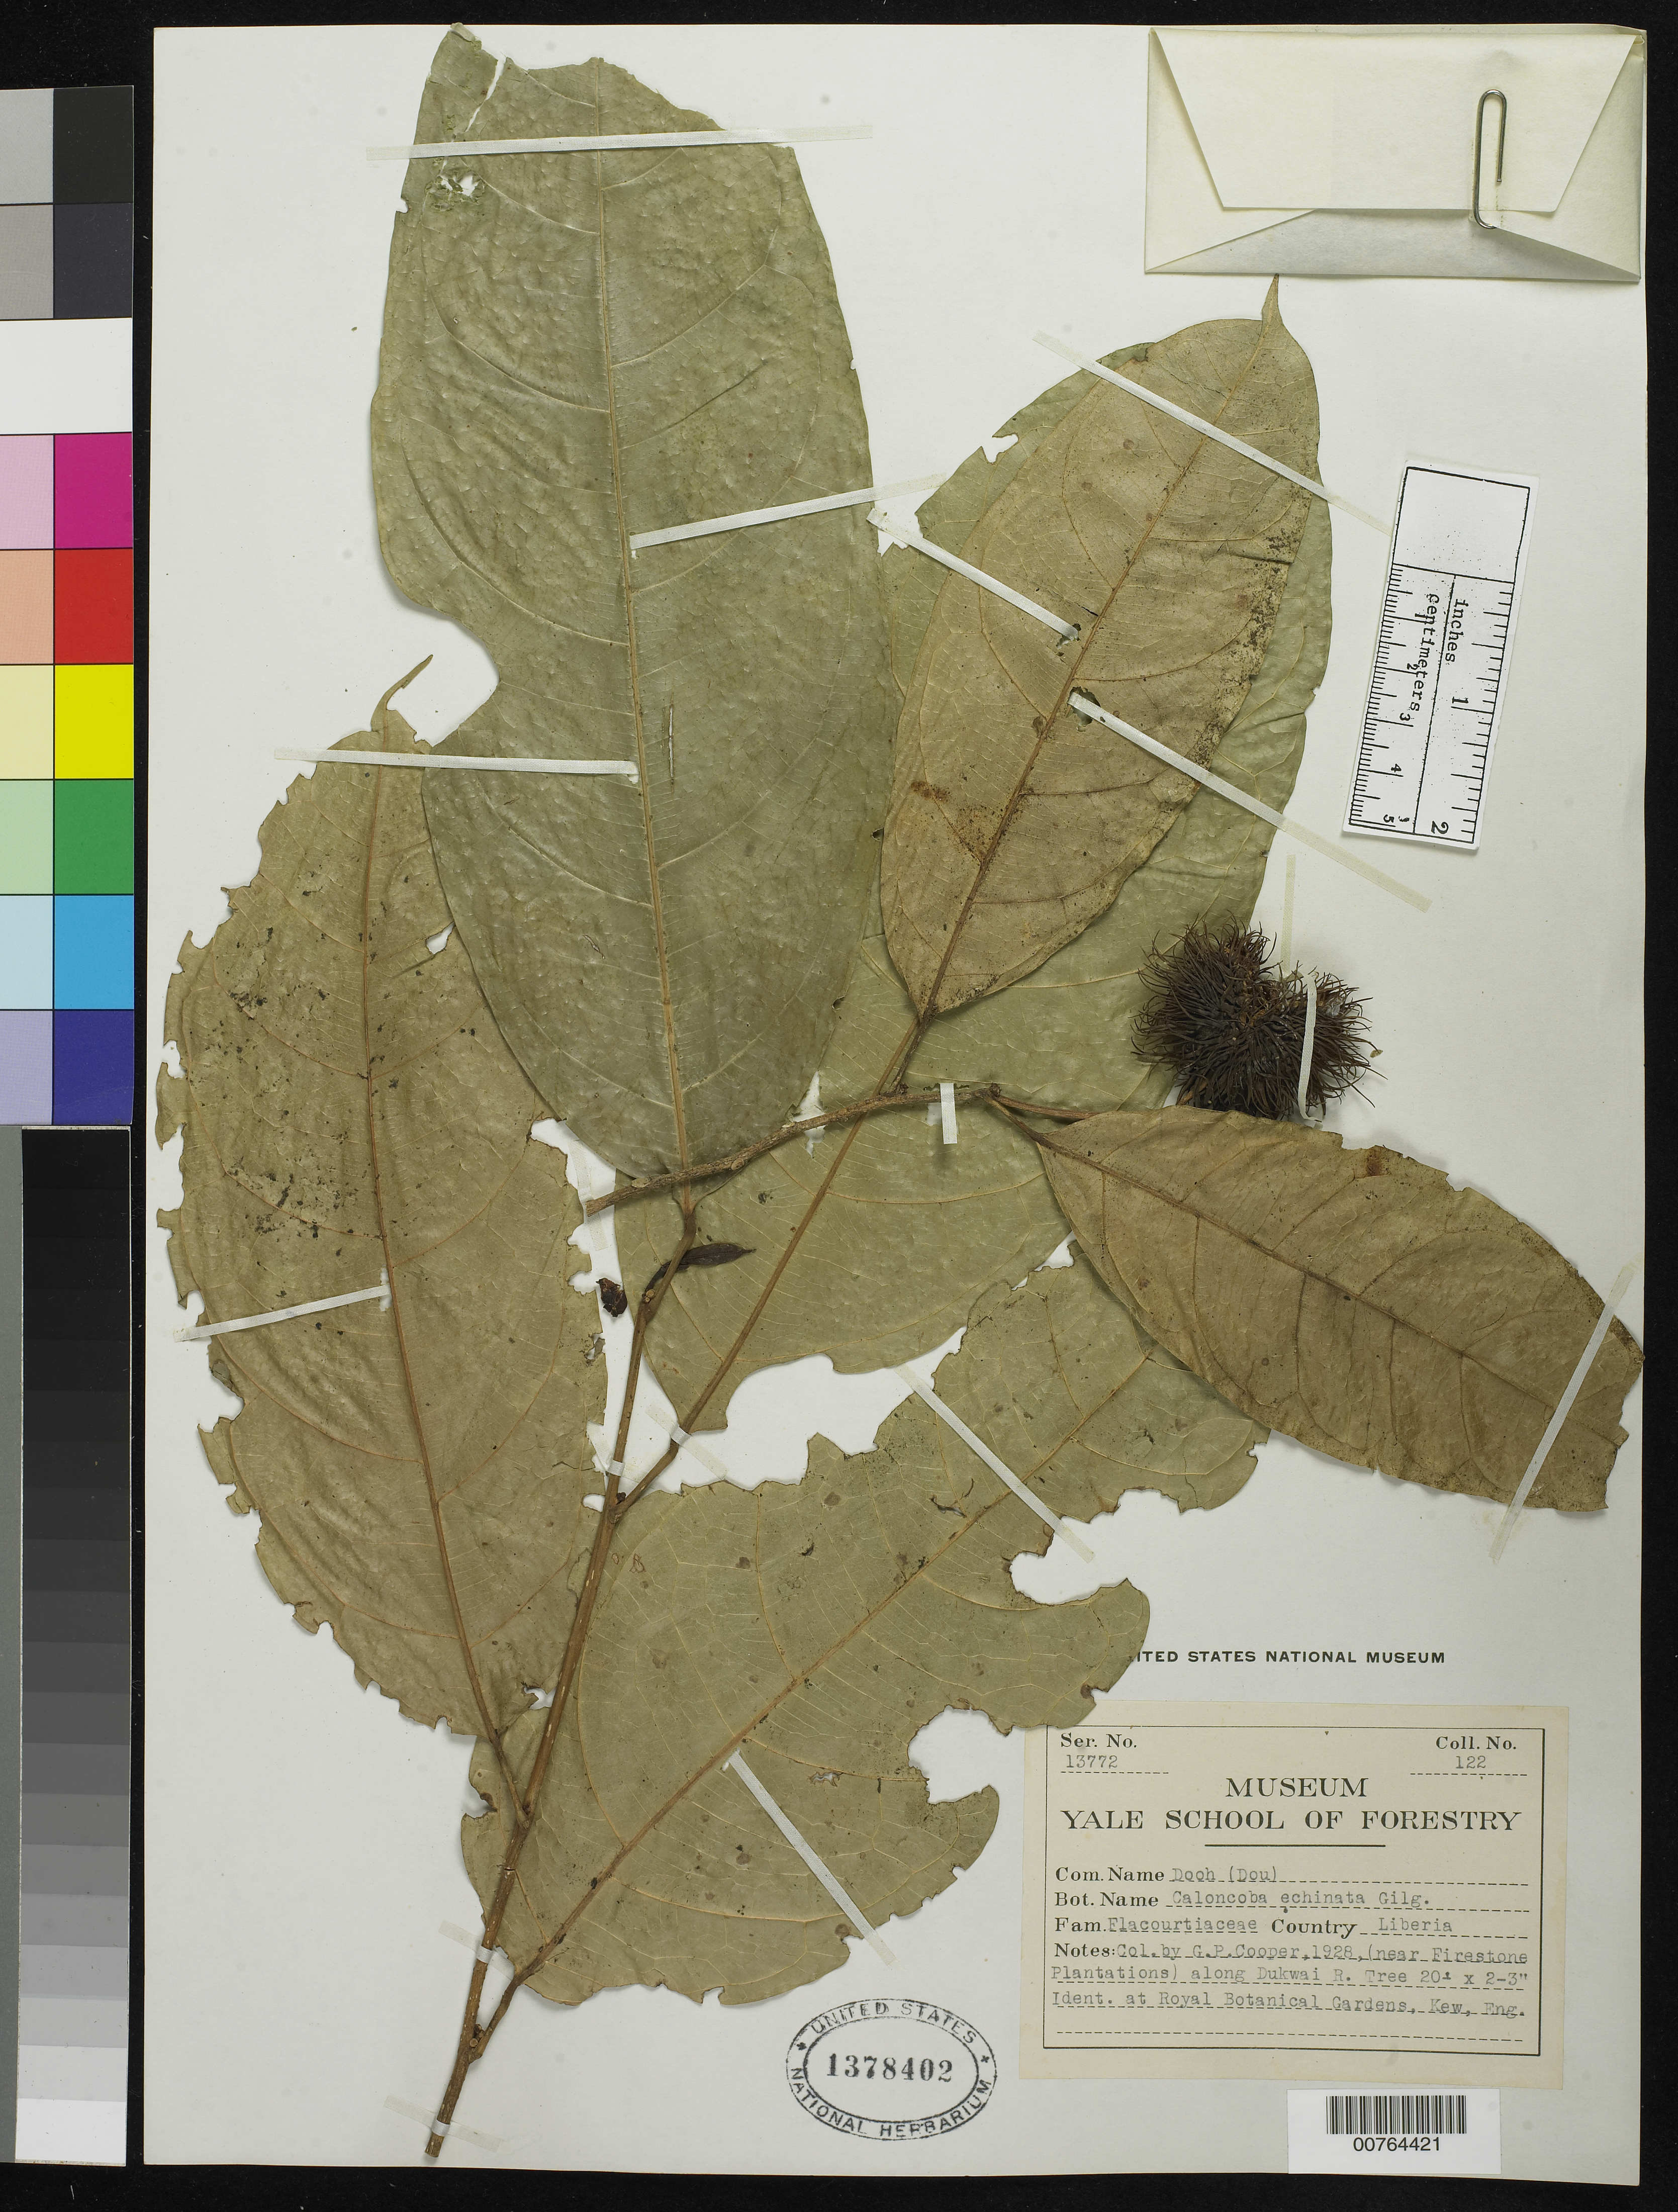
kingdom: Plantae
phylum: Tracheophyta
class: Magnoliopsida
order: Malpighiales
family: Achariaceae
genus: Caloncoba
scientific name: Caloncoba echinata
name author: (Oliv.) Gilg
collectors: G. Cooper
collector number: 122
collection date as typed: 1928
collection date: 1928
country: Liberia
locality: (near Firestone Plantations) along Dukwai R.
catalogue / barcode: US 1378402